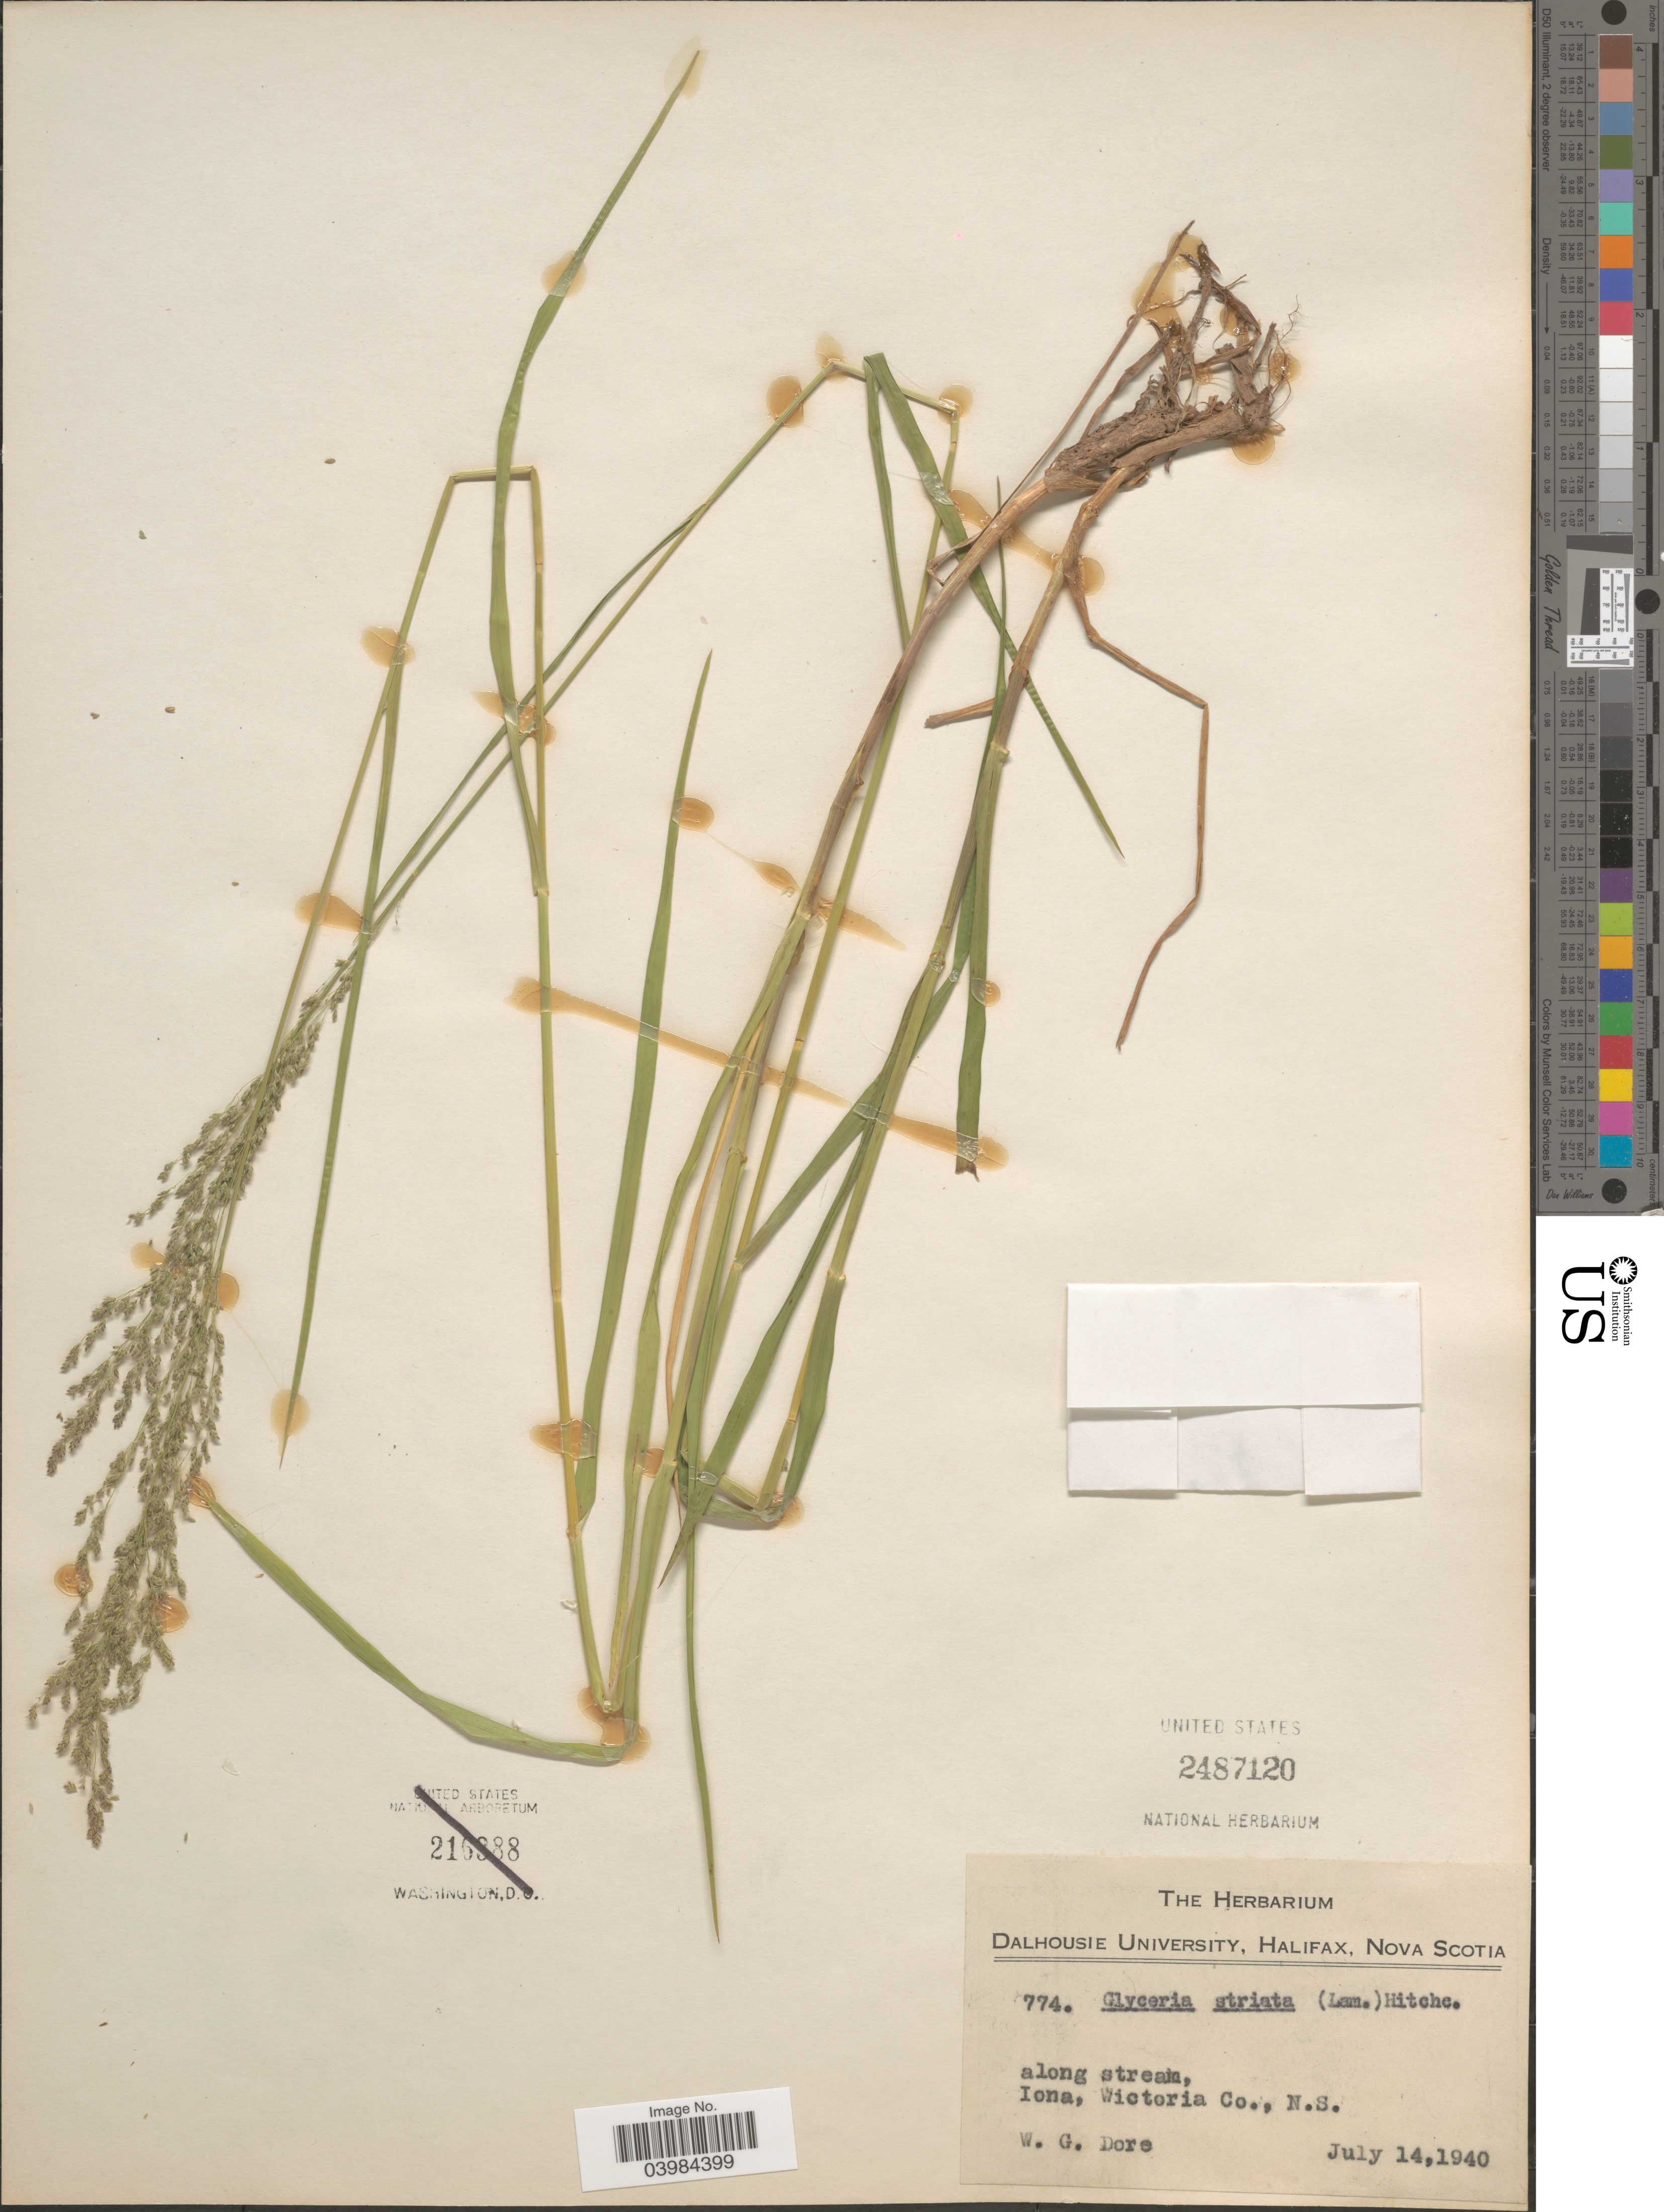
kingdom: Plantae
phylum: Tracheophyta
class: Liliopsida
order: Poales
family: Poaceae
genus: Glyceria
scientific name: Glyceria striata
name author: (Lam.) Hitchc.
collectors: W. Dore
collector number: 774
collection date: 1940-07-14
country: Canada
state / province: Nova Scotia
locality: Iona, Victoria Co.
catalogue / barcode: US 2487120